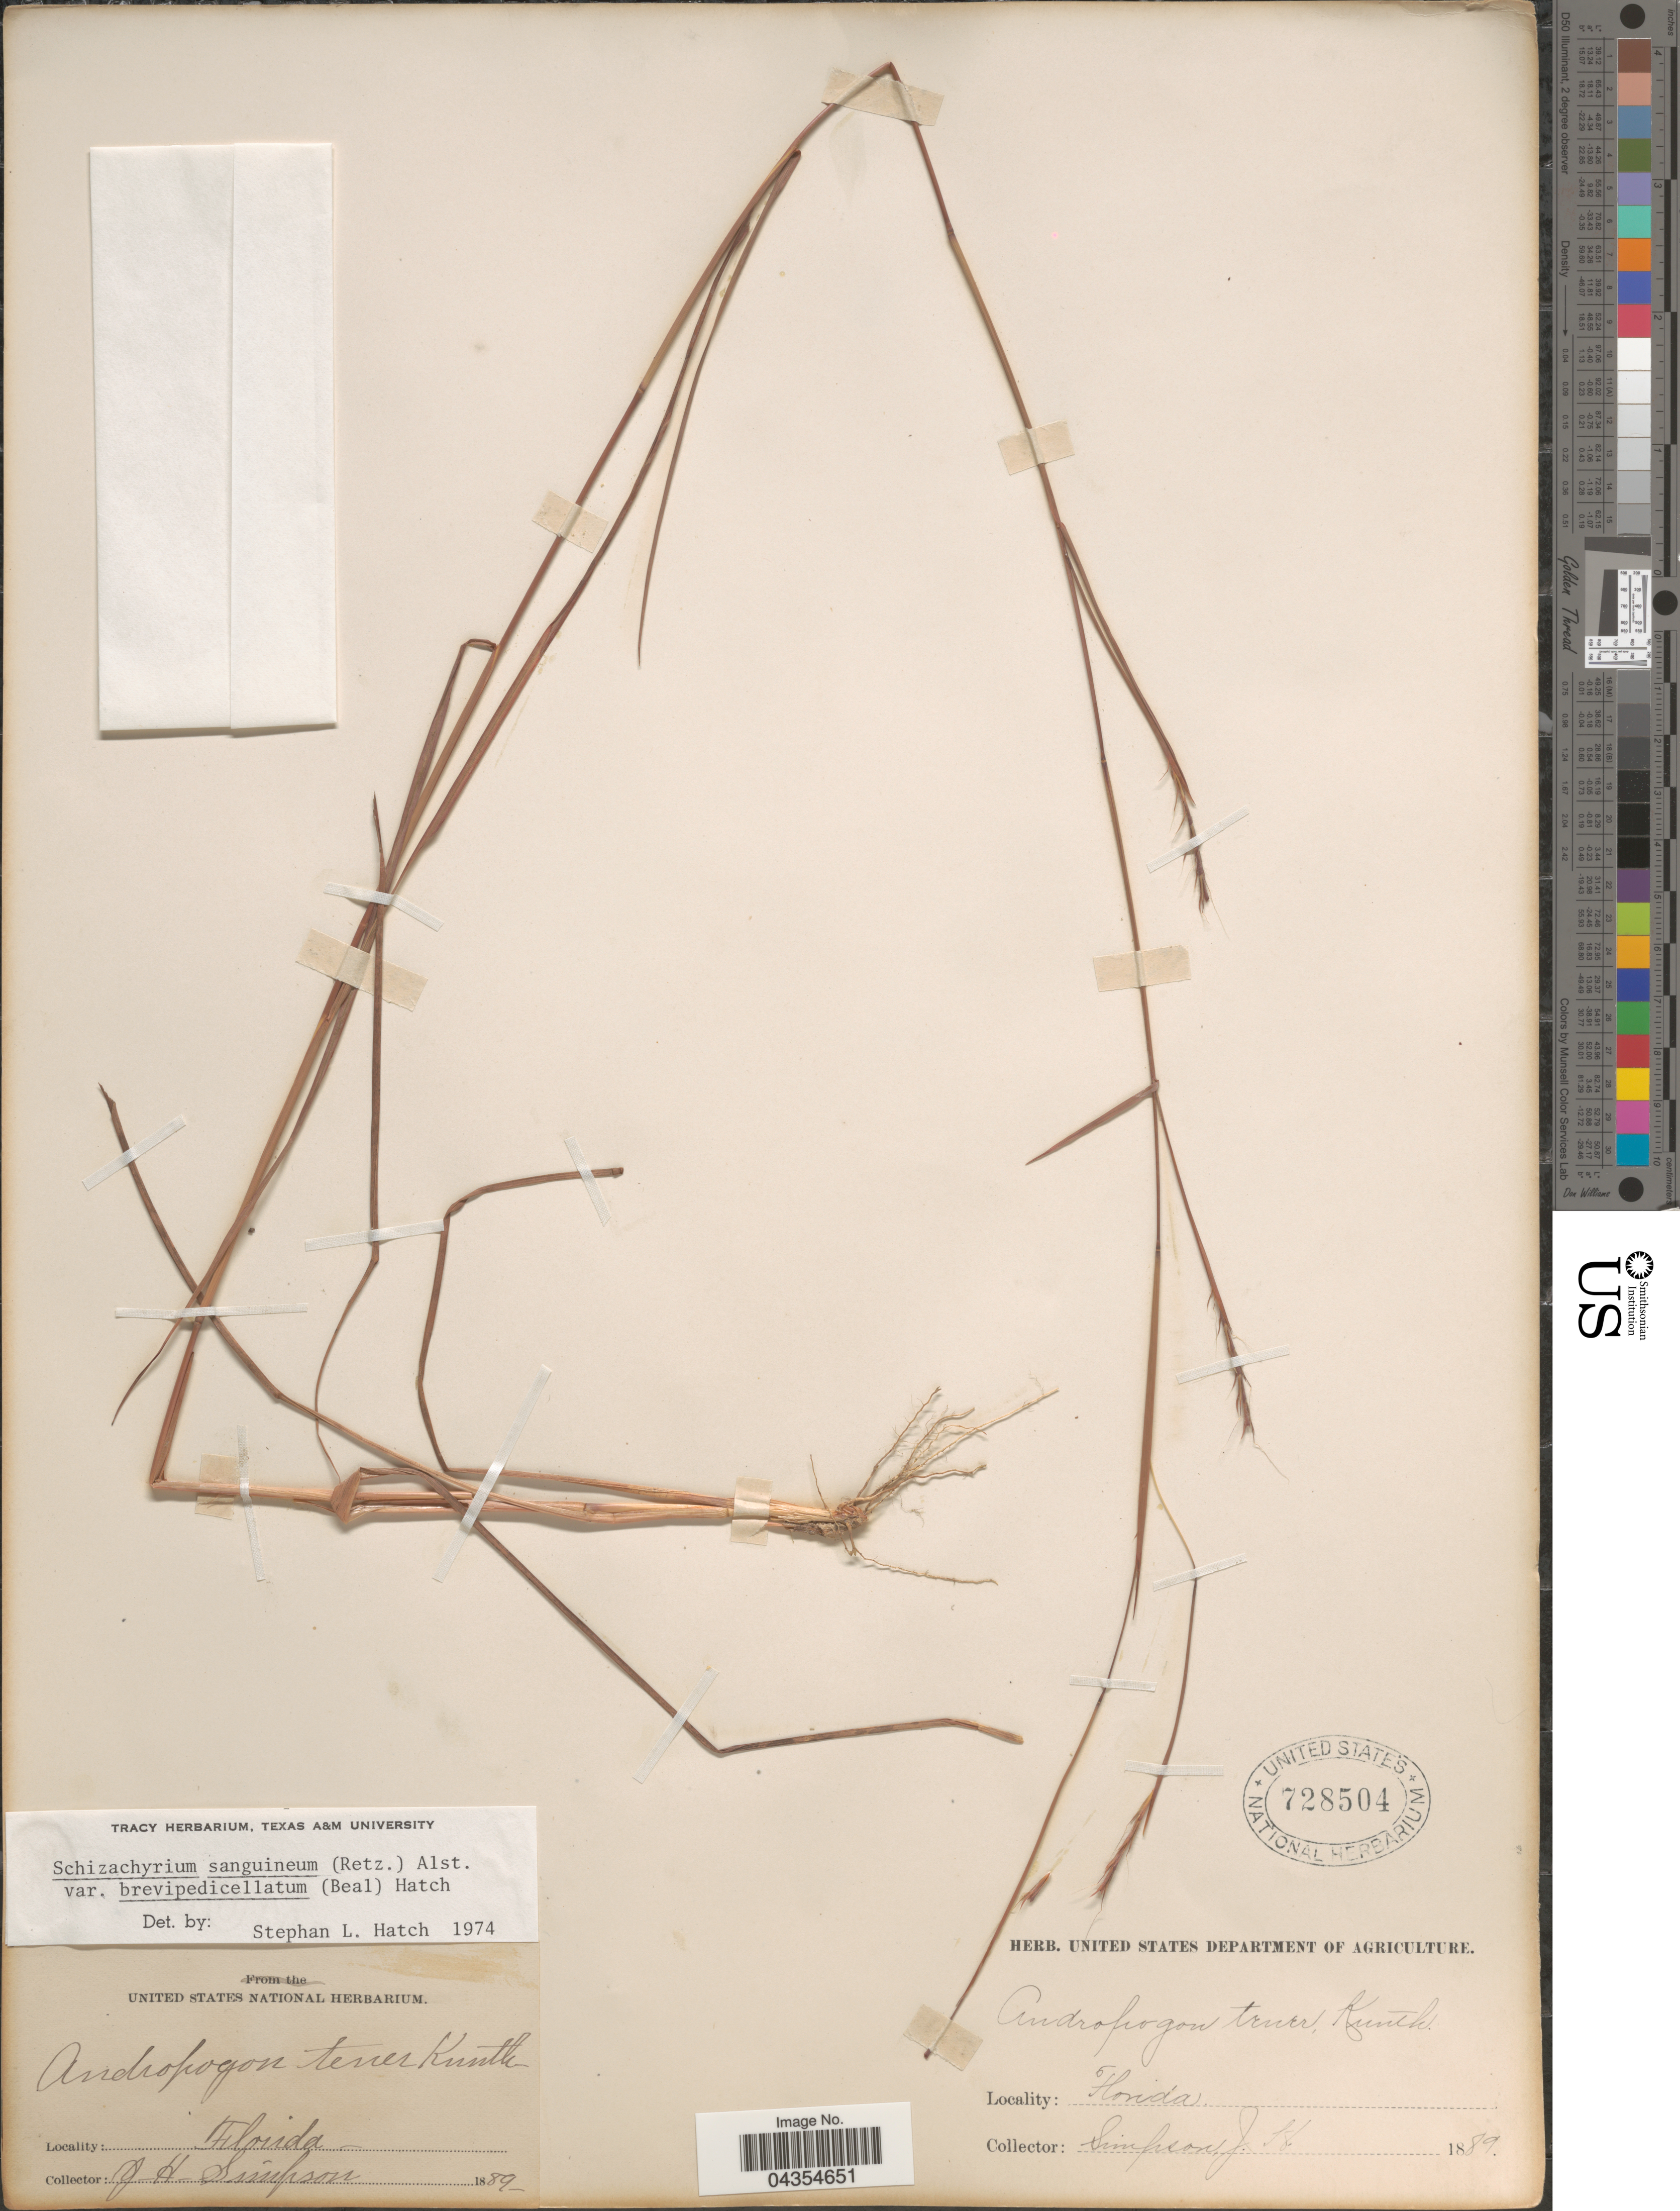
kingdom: Plantae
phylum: Tracheophyta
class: Liliopsida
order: Poales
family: Poaceae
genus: Schizachyrium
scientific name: Schizachyrium sanguineum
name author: (Retz.) Alston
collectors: J. H. Simpson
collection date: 1889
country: United States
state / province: Florida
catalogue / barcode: US 728504